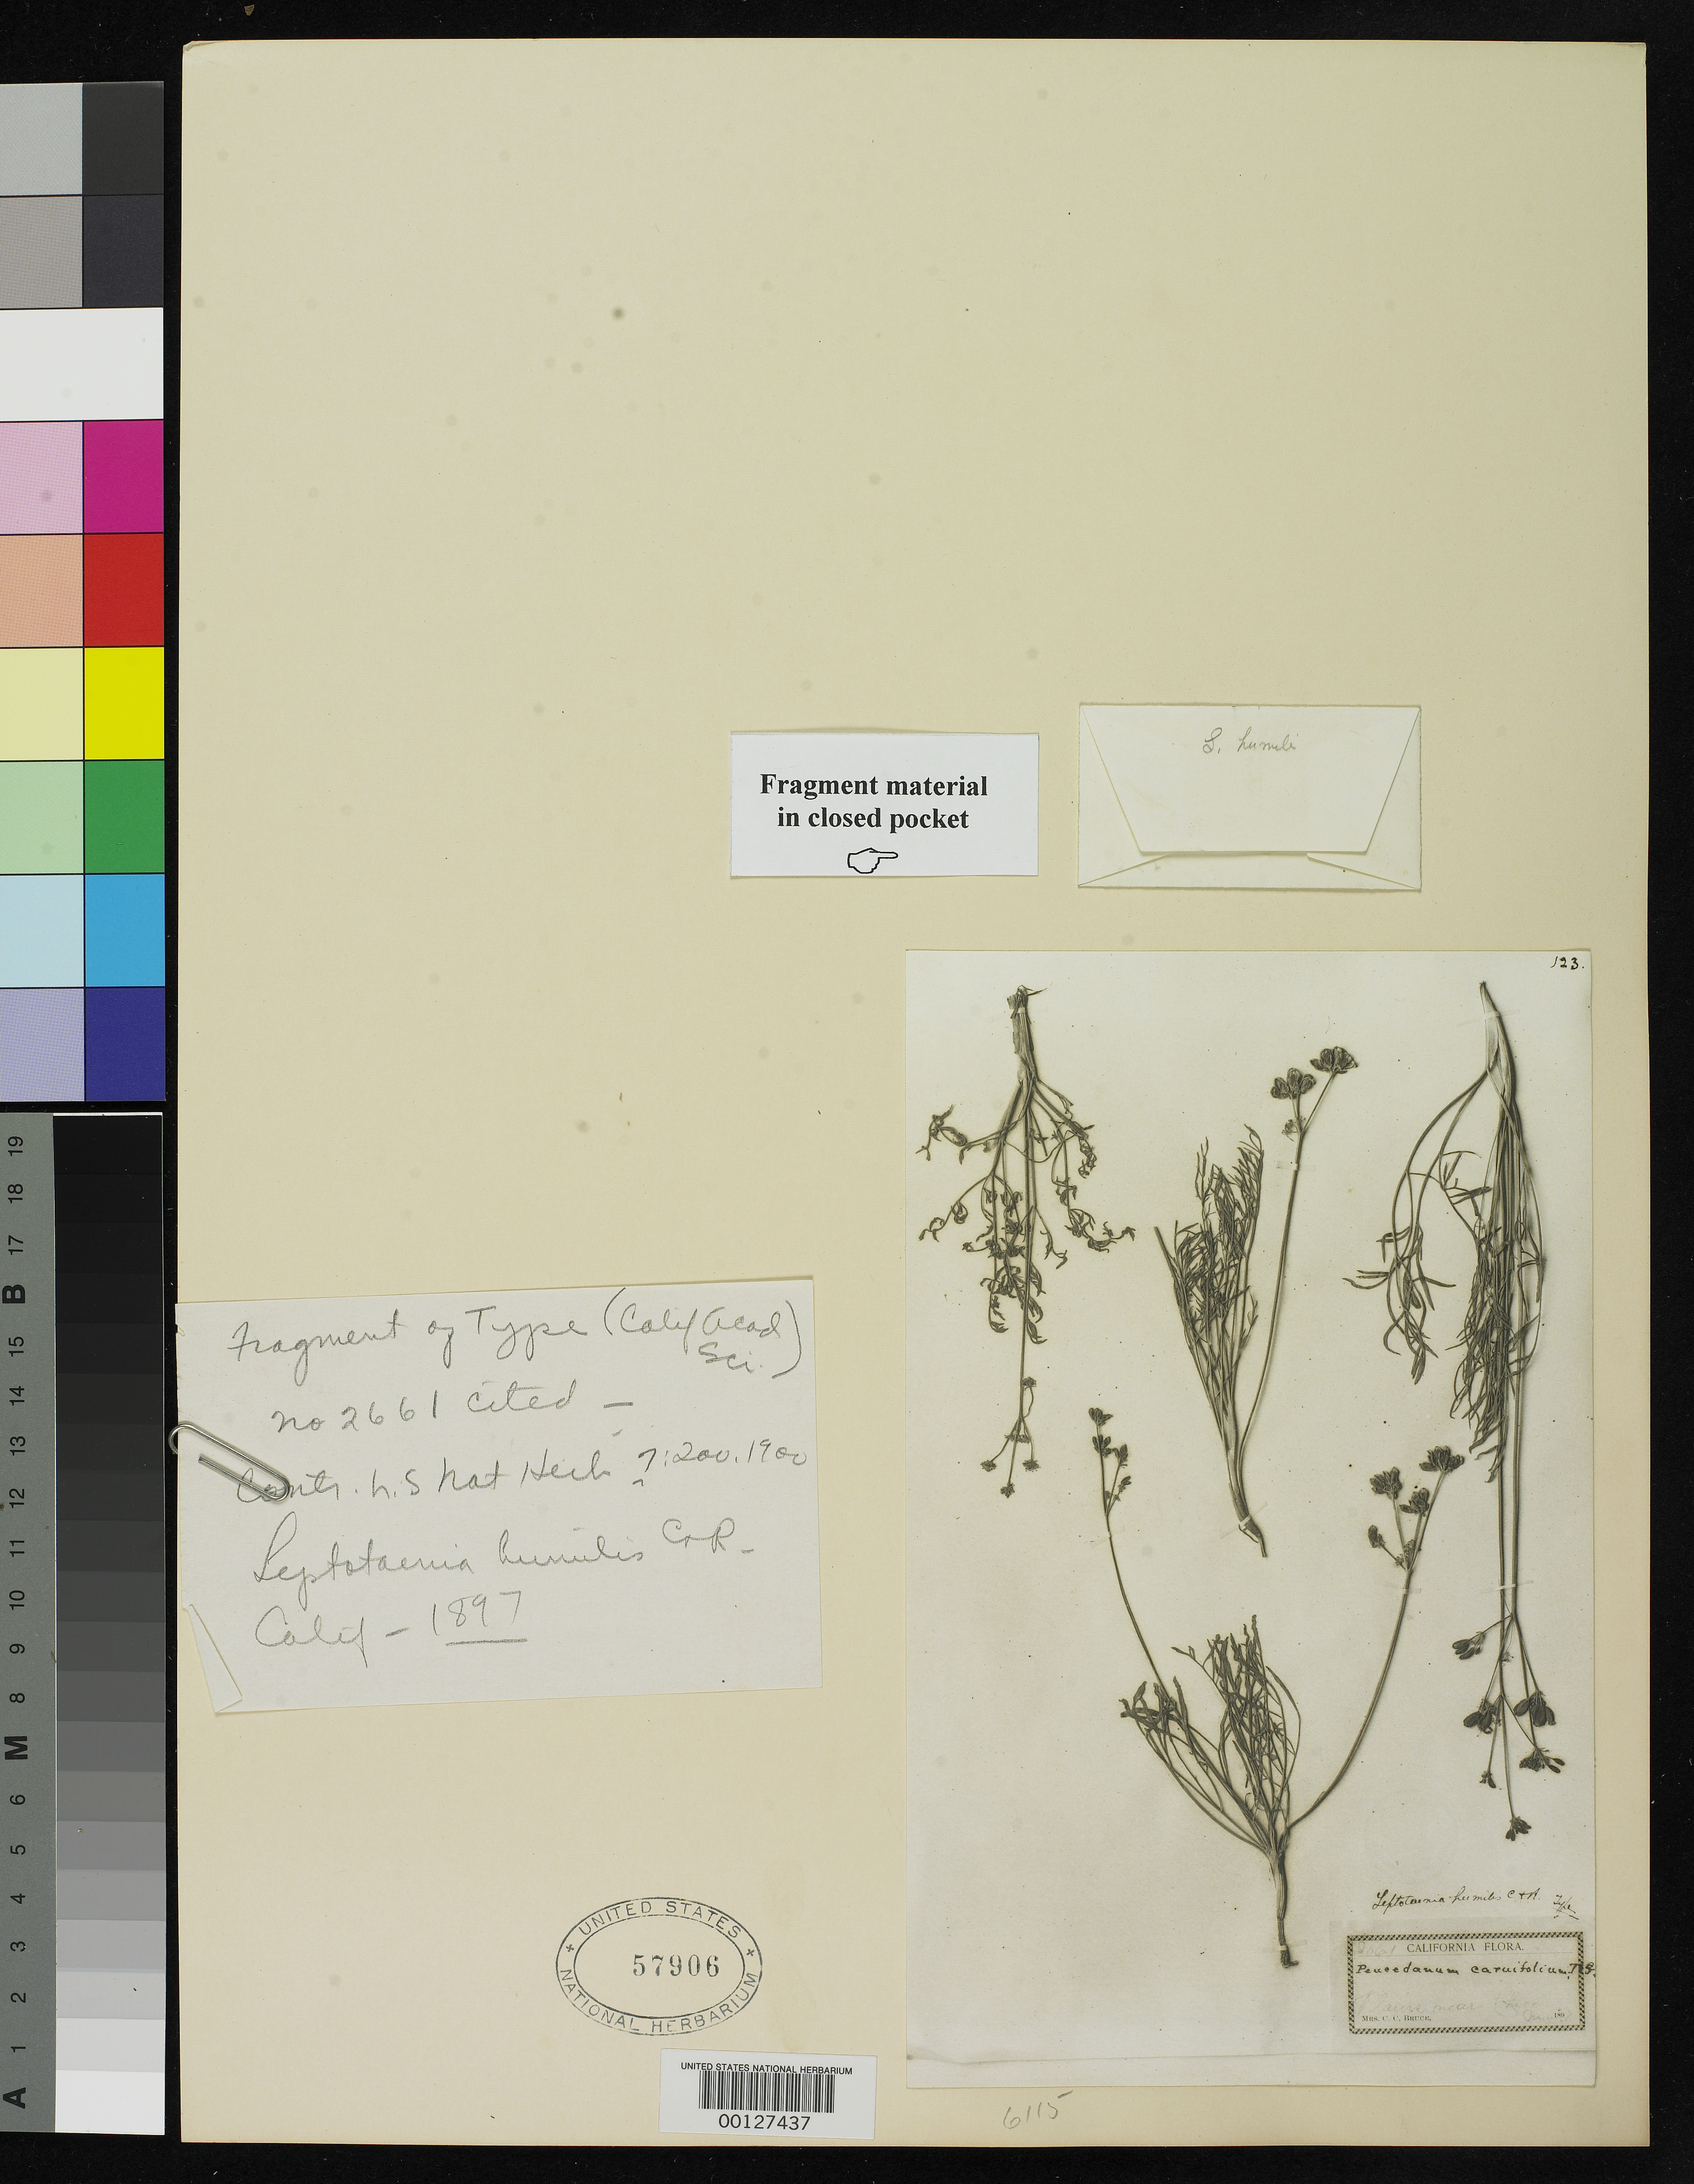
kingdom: Plantae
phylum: Tracheophyta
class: Magnoliopsida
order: Apiales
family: Apiaceae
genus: Leptotaenia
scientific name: Leptotaenia humilis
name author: J.M. Coult. & Rose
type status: Type Material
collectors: C. Bruce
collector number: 2661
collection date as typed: Aug 1897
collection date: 1897-08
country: United States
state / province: California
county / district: Butte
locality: Near Chico.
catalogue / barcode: US 57906